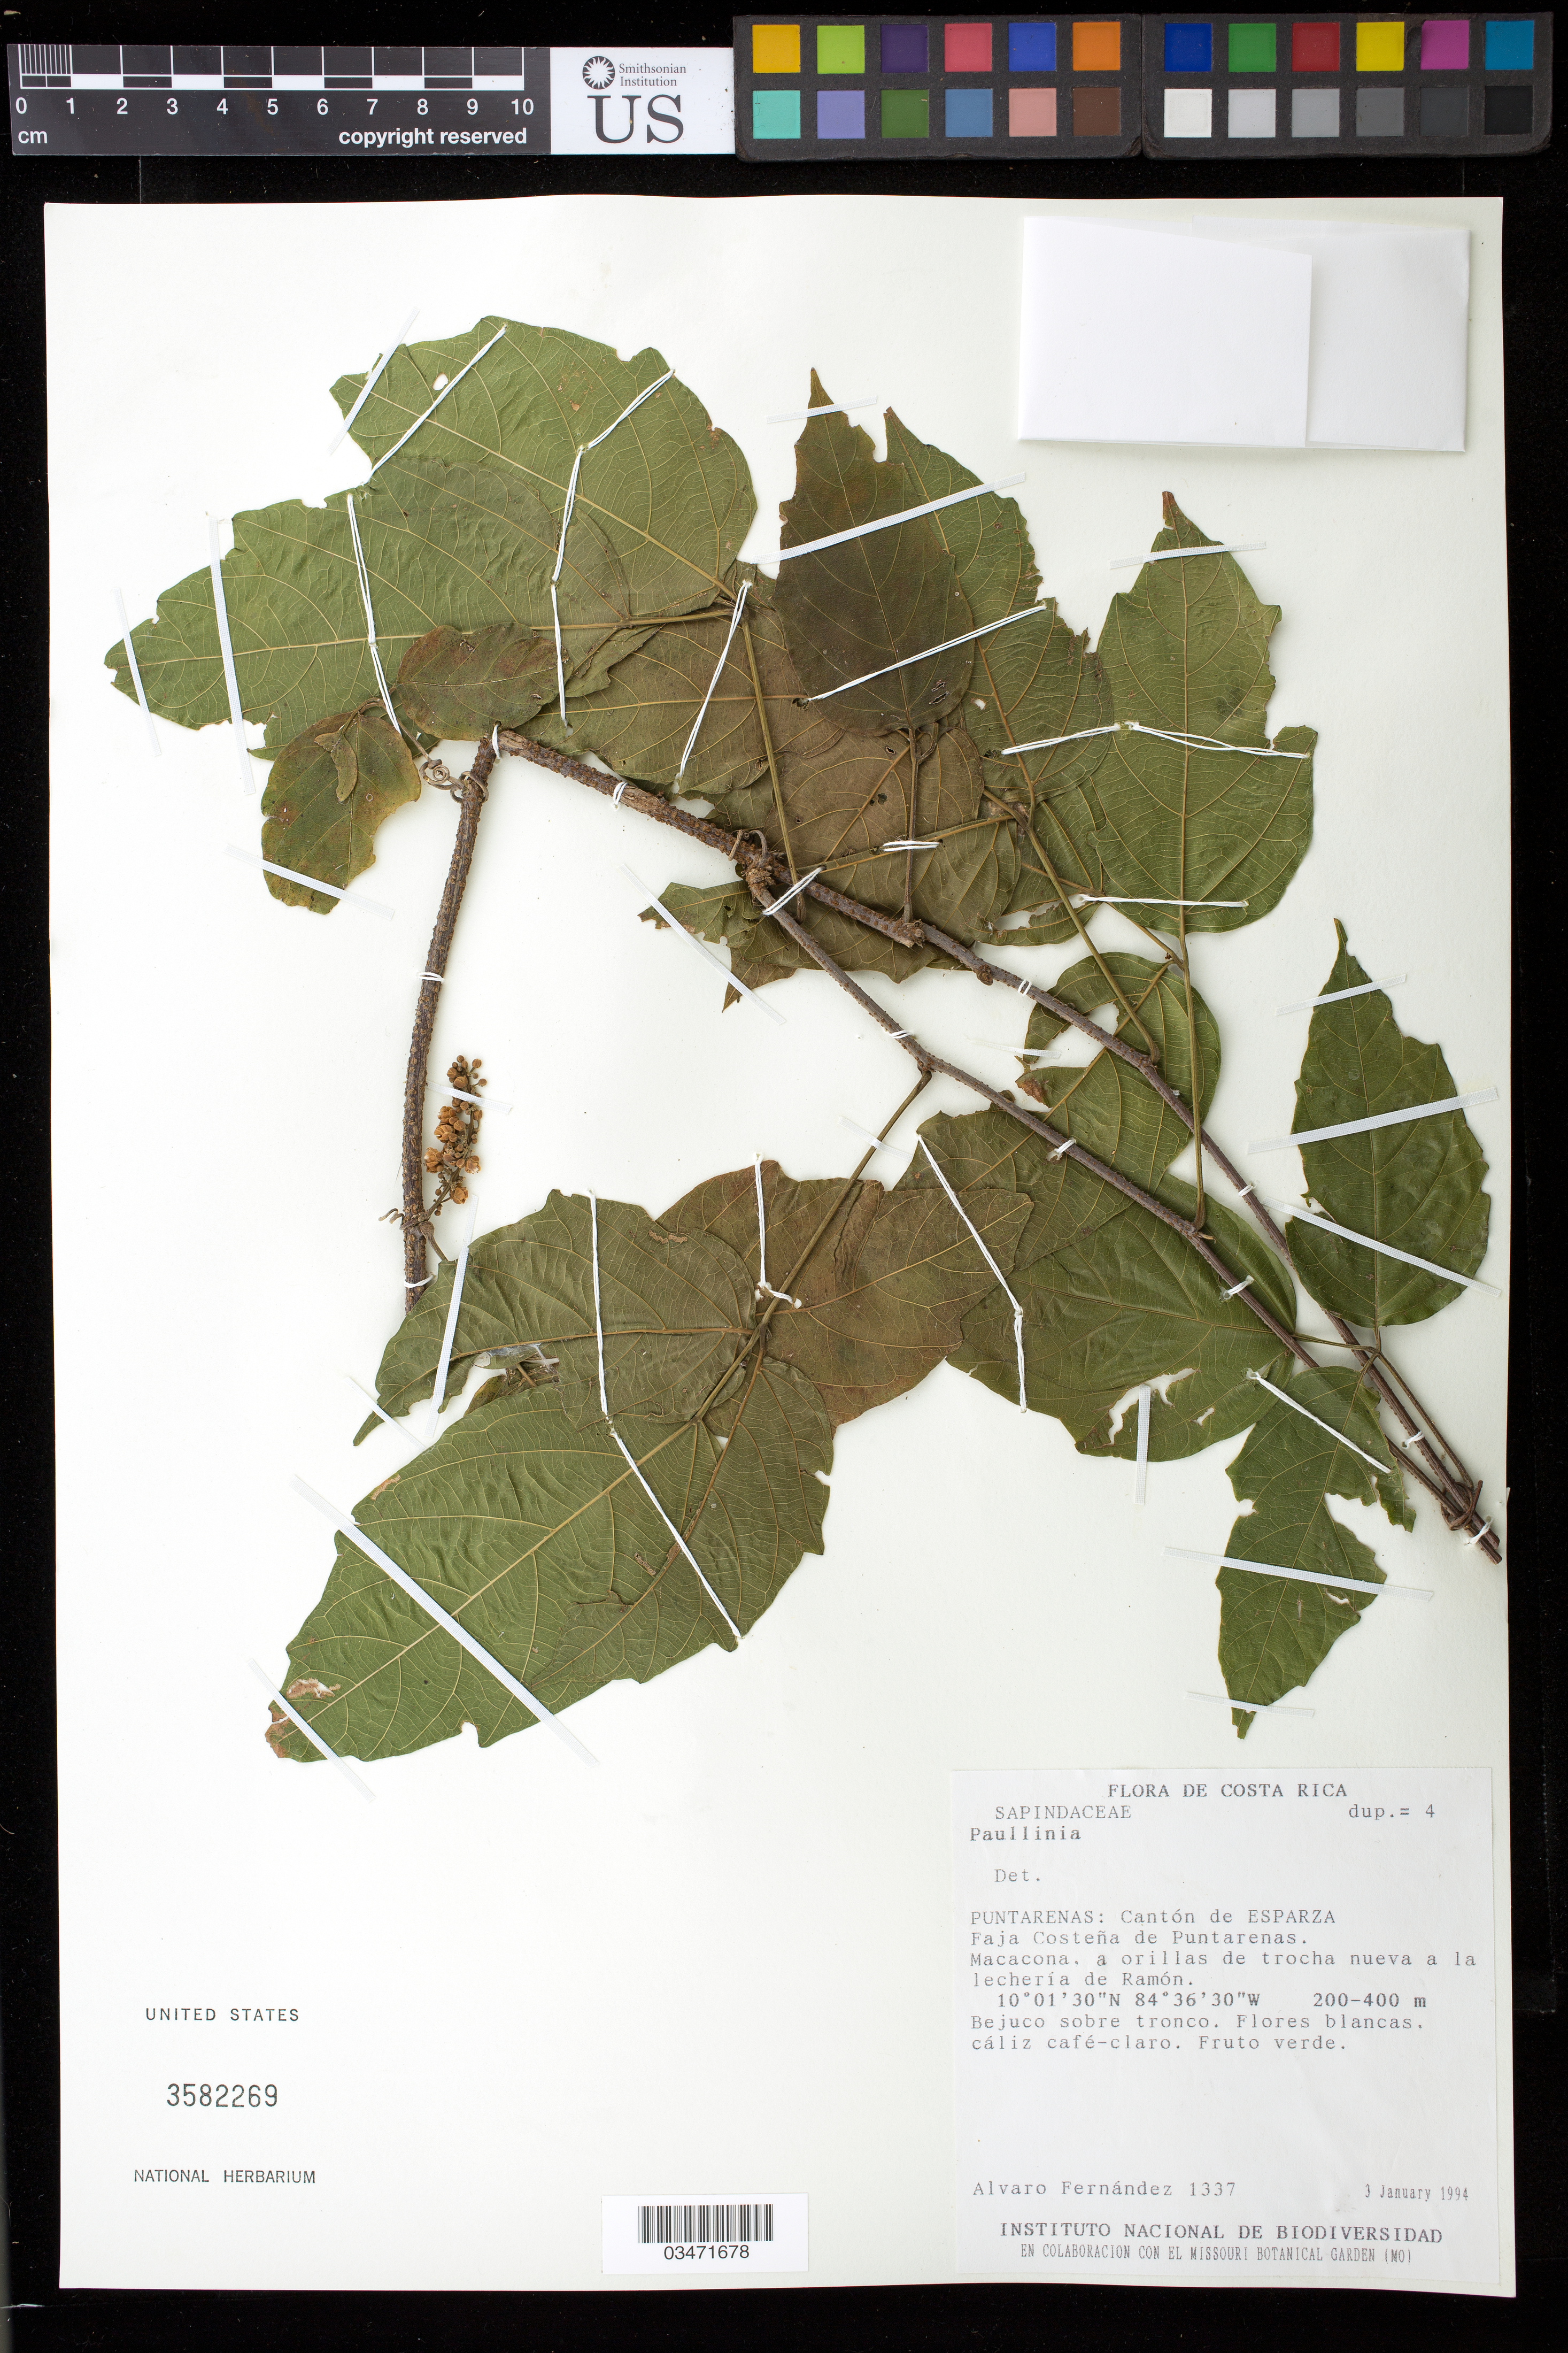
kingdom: Plantae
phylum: Tracheophyta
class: Magnoliopsida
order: Sapindales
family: Sapindaceae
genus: Paullinia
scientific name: Paullinia turbacensis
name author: Kunth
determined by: Acevedo-Rodriguez, P., (US), Smithsonian Institution - National Museum of Natural History (UNITED STATES)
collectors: A. Fernandez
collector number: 1337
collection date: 1994-01-03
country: Costa Rica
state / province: Puntarenas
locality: Cantón de Esparza. Faja Costeña de Puntarenas. Macacona, a orillas de trocha nueva a la lechería de Ramó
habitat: Sobre tronco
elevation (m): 200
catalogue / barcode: US 3582269